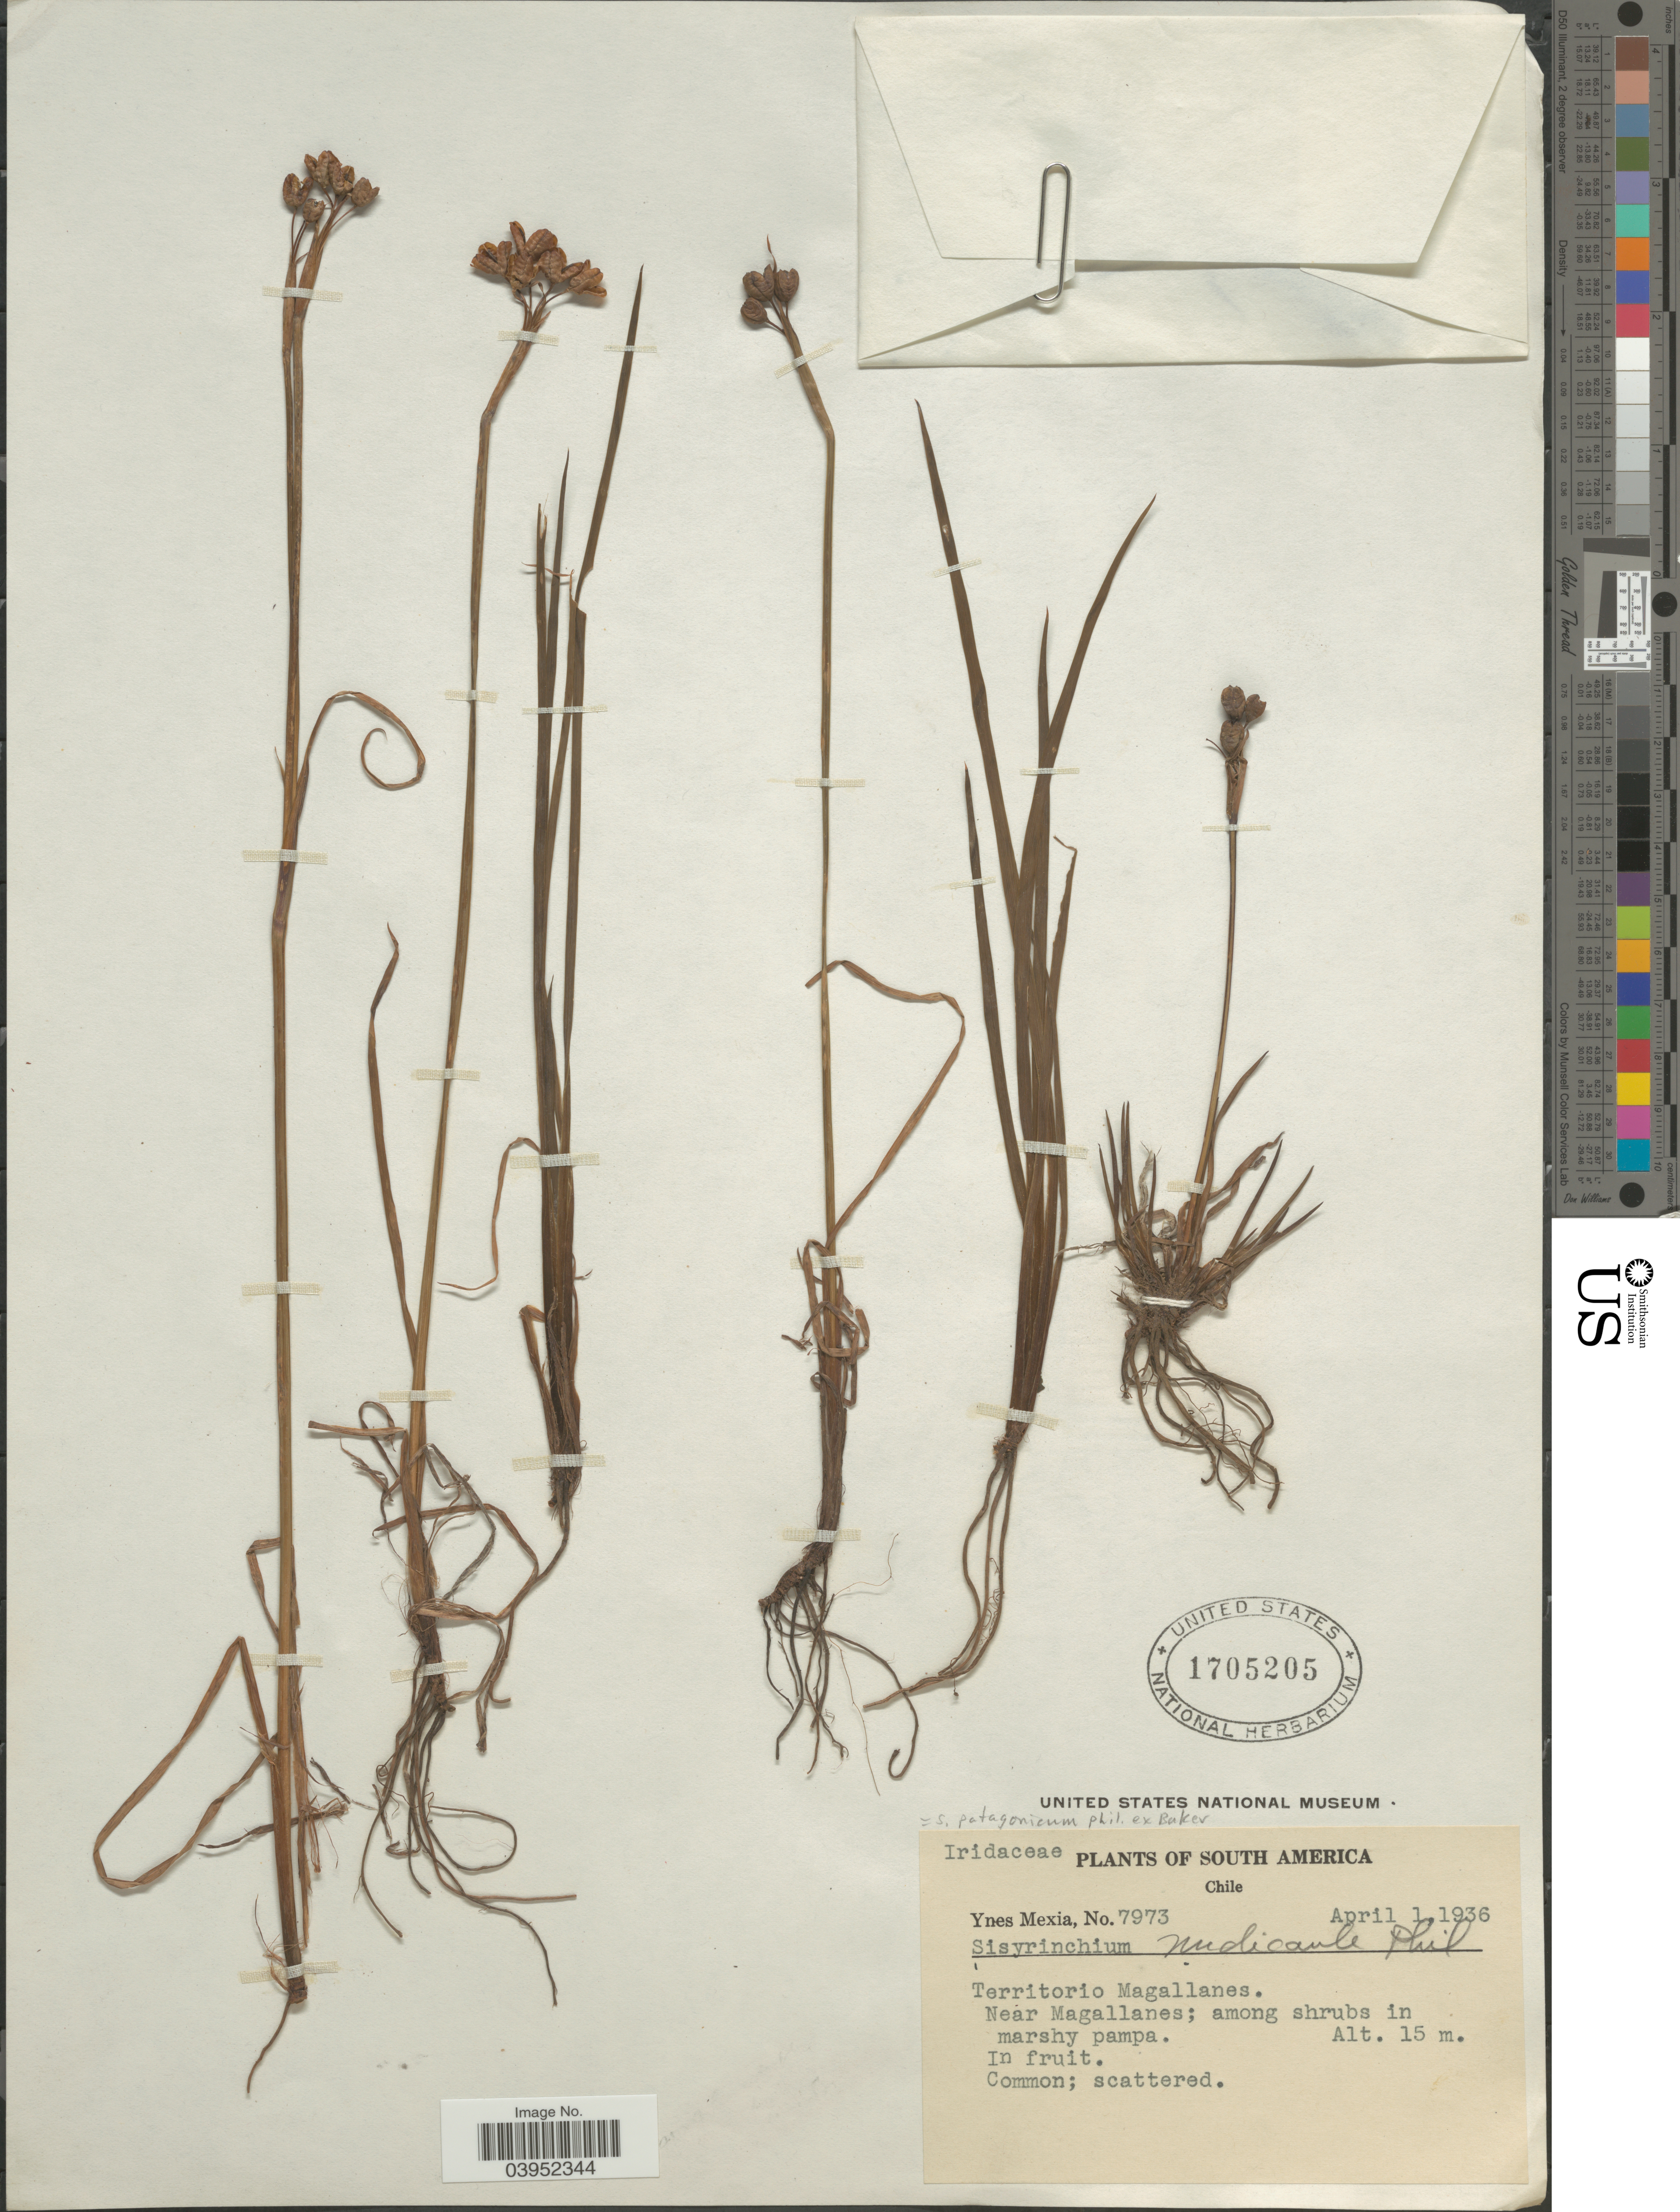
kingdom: Plantae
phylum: Tracheophyta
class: Liliopsida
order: Asparagales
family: Iridaceae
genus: Sisyrinchium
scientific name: Sisyrinchium patagonicum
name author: Phil. ex Baker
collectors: Y. Mexia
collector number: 7973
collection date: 1936-04-01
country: Chile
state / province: Magallanes y de la Antártica Chilena (XII)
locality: Territorio Magallanes. Near Magallanes.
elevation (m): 15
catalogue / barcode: US 1705205